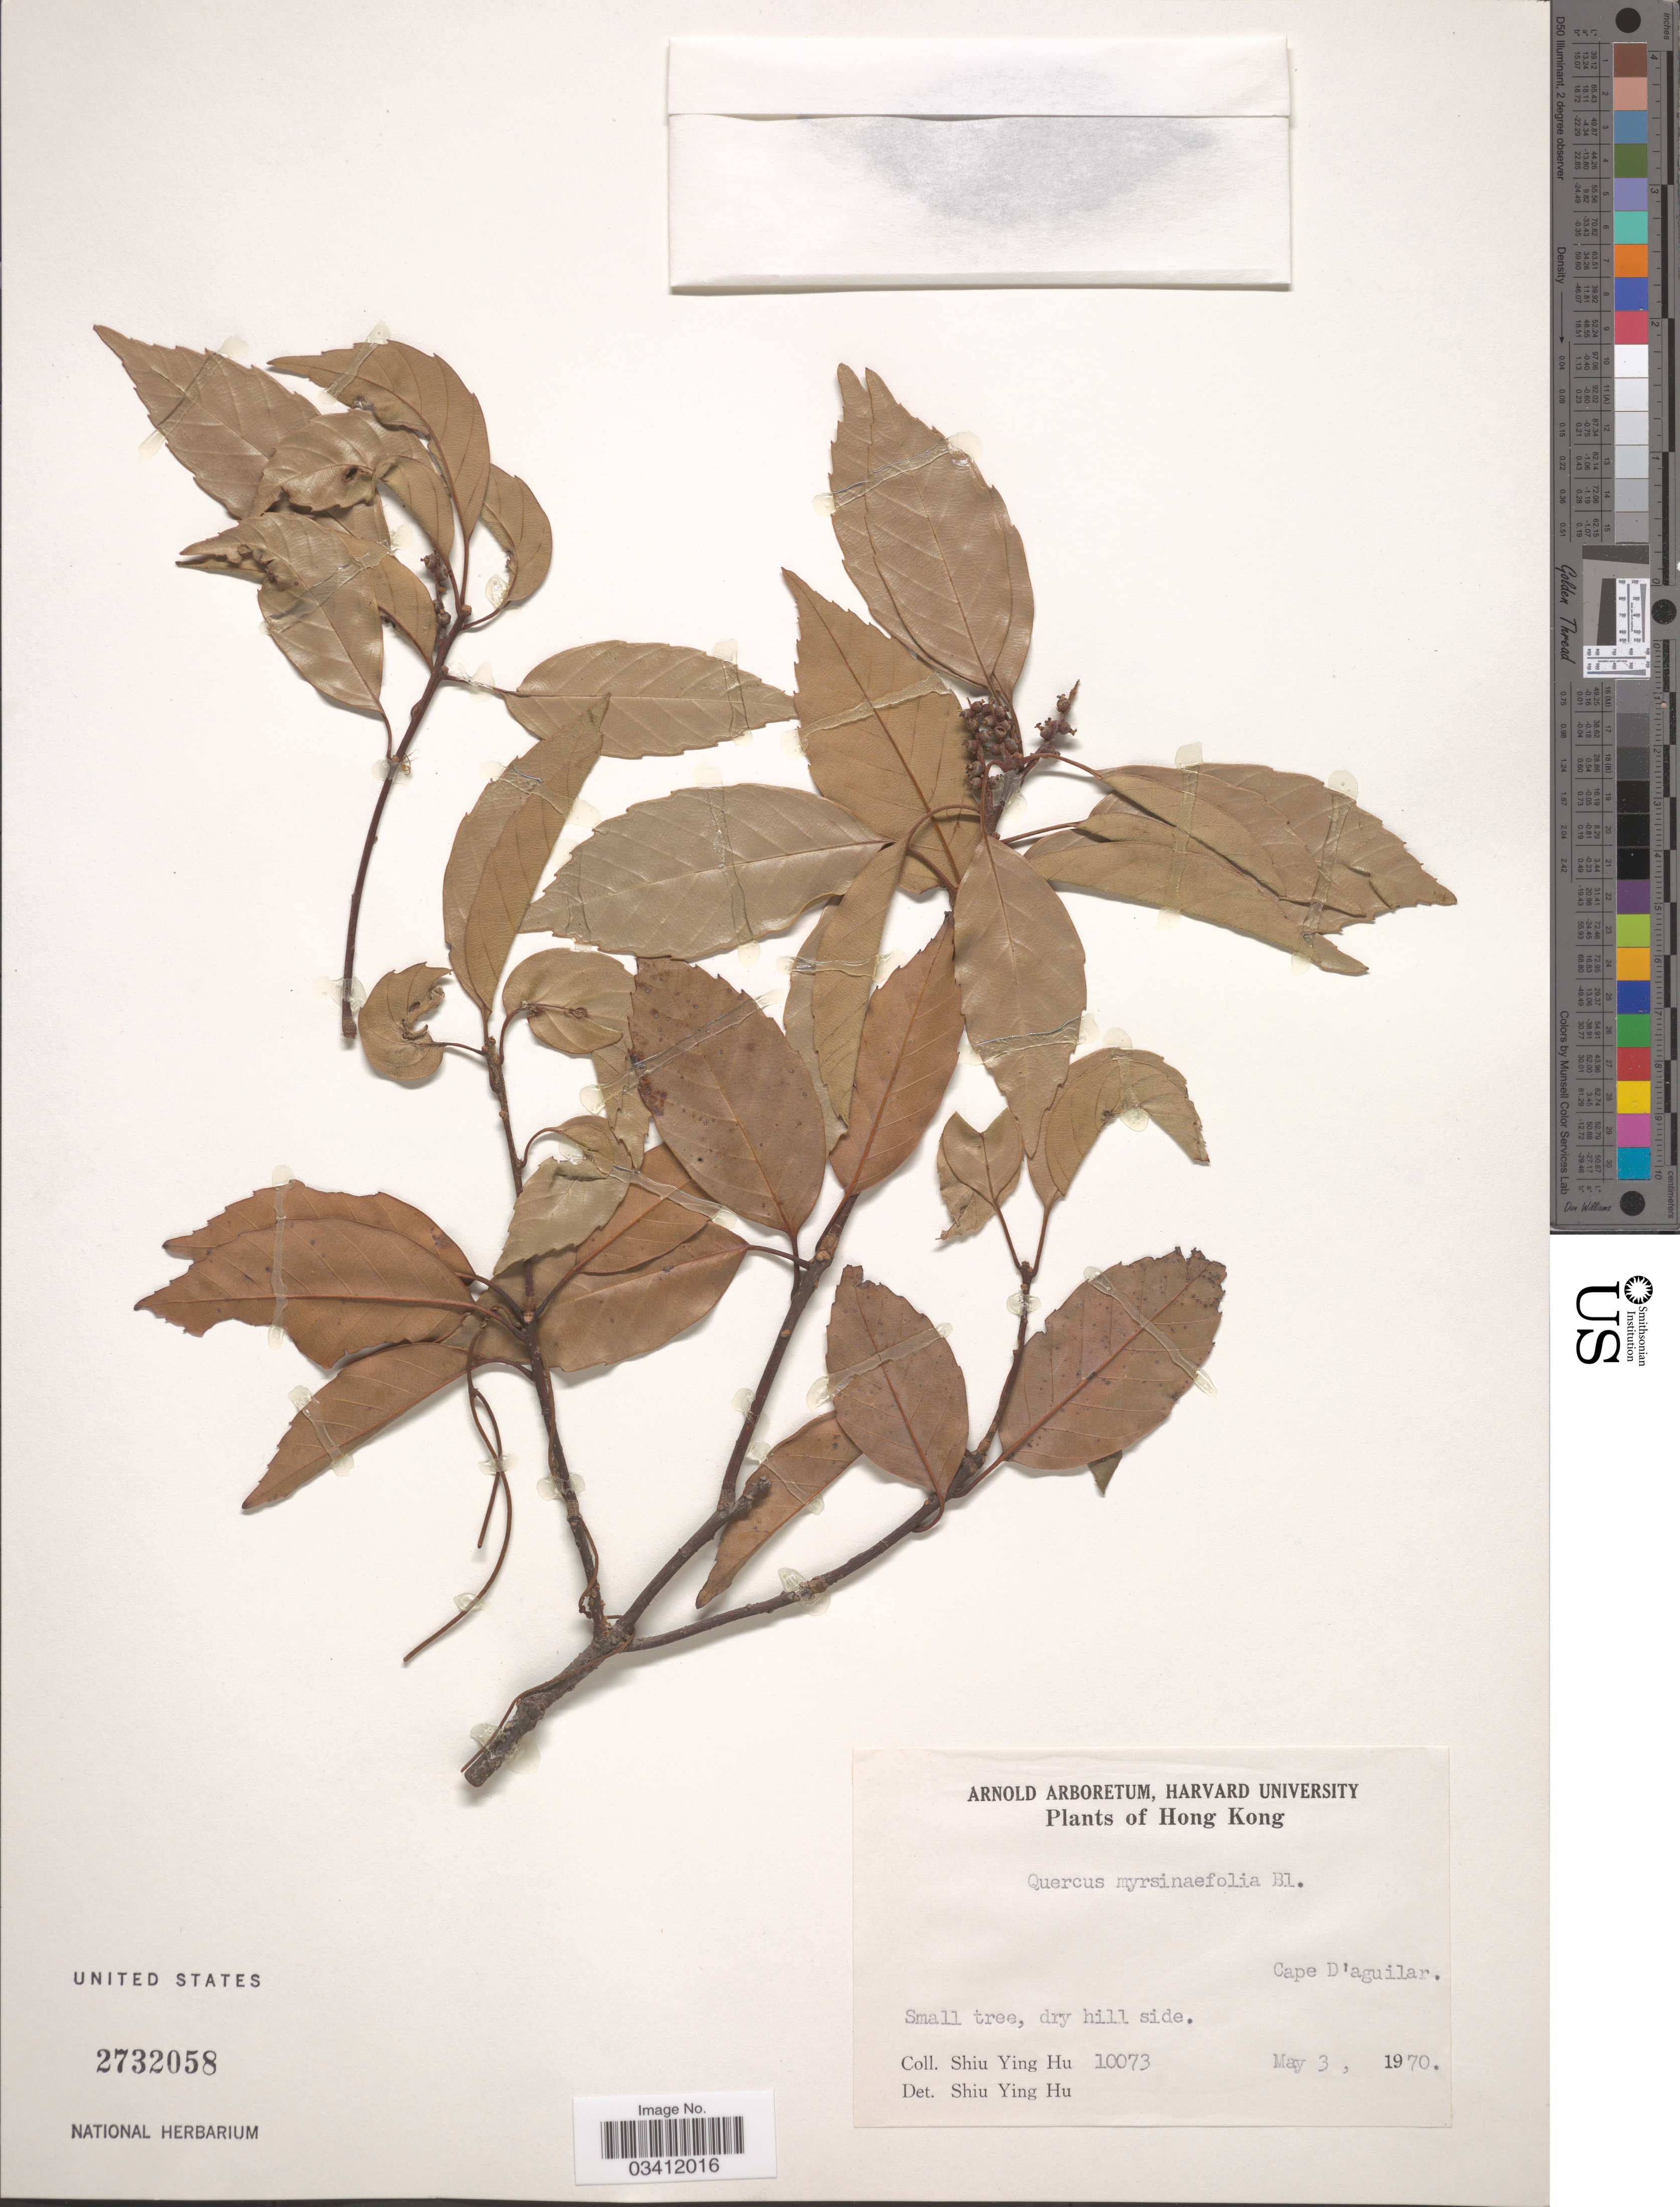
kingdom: Plantae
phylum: Tracheophyta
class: Magnoliopsida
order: Fagales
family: Fagaceae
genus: Quercus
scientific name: Quercus myrsinifolia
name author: Blume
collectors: S. Y. Hu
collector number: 10073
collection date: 1970-05-03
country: China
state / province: Hong Kong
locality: Cape D'aguilar.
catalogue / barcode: US 2732058